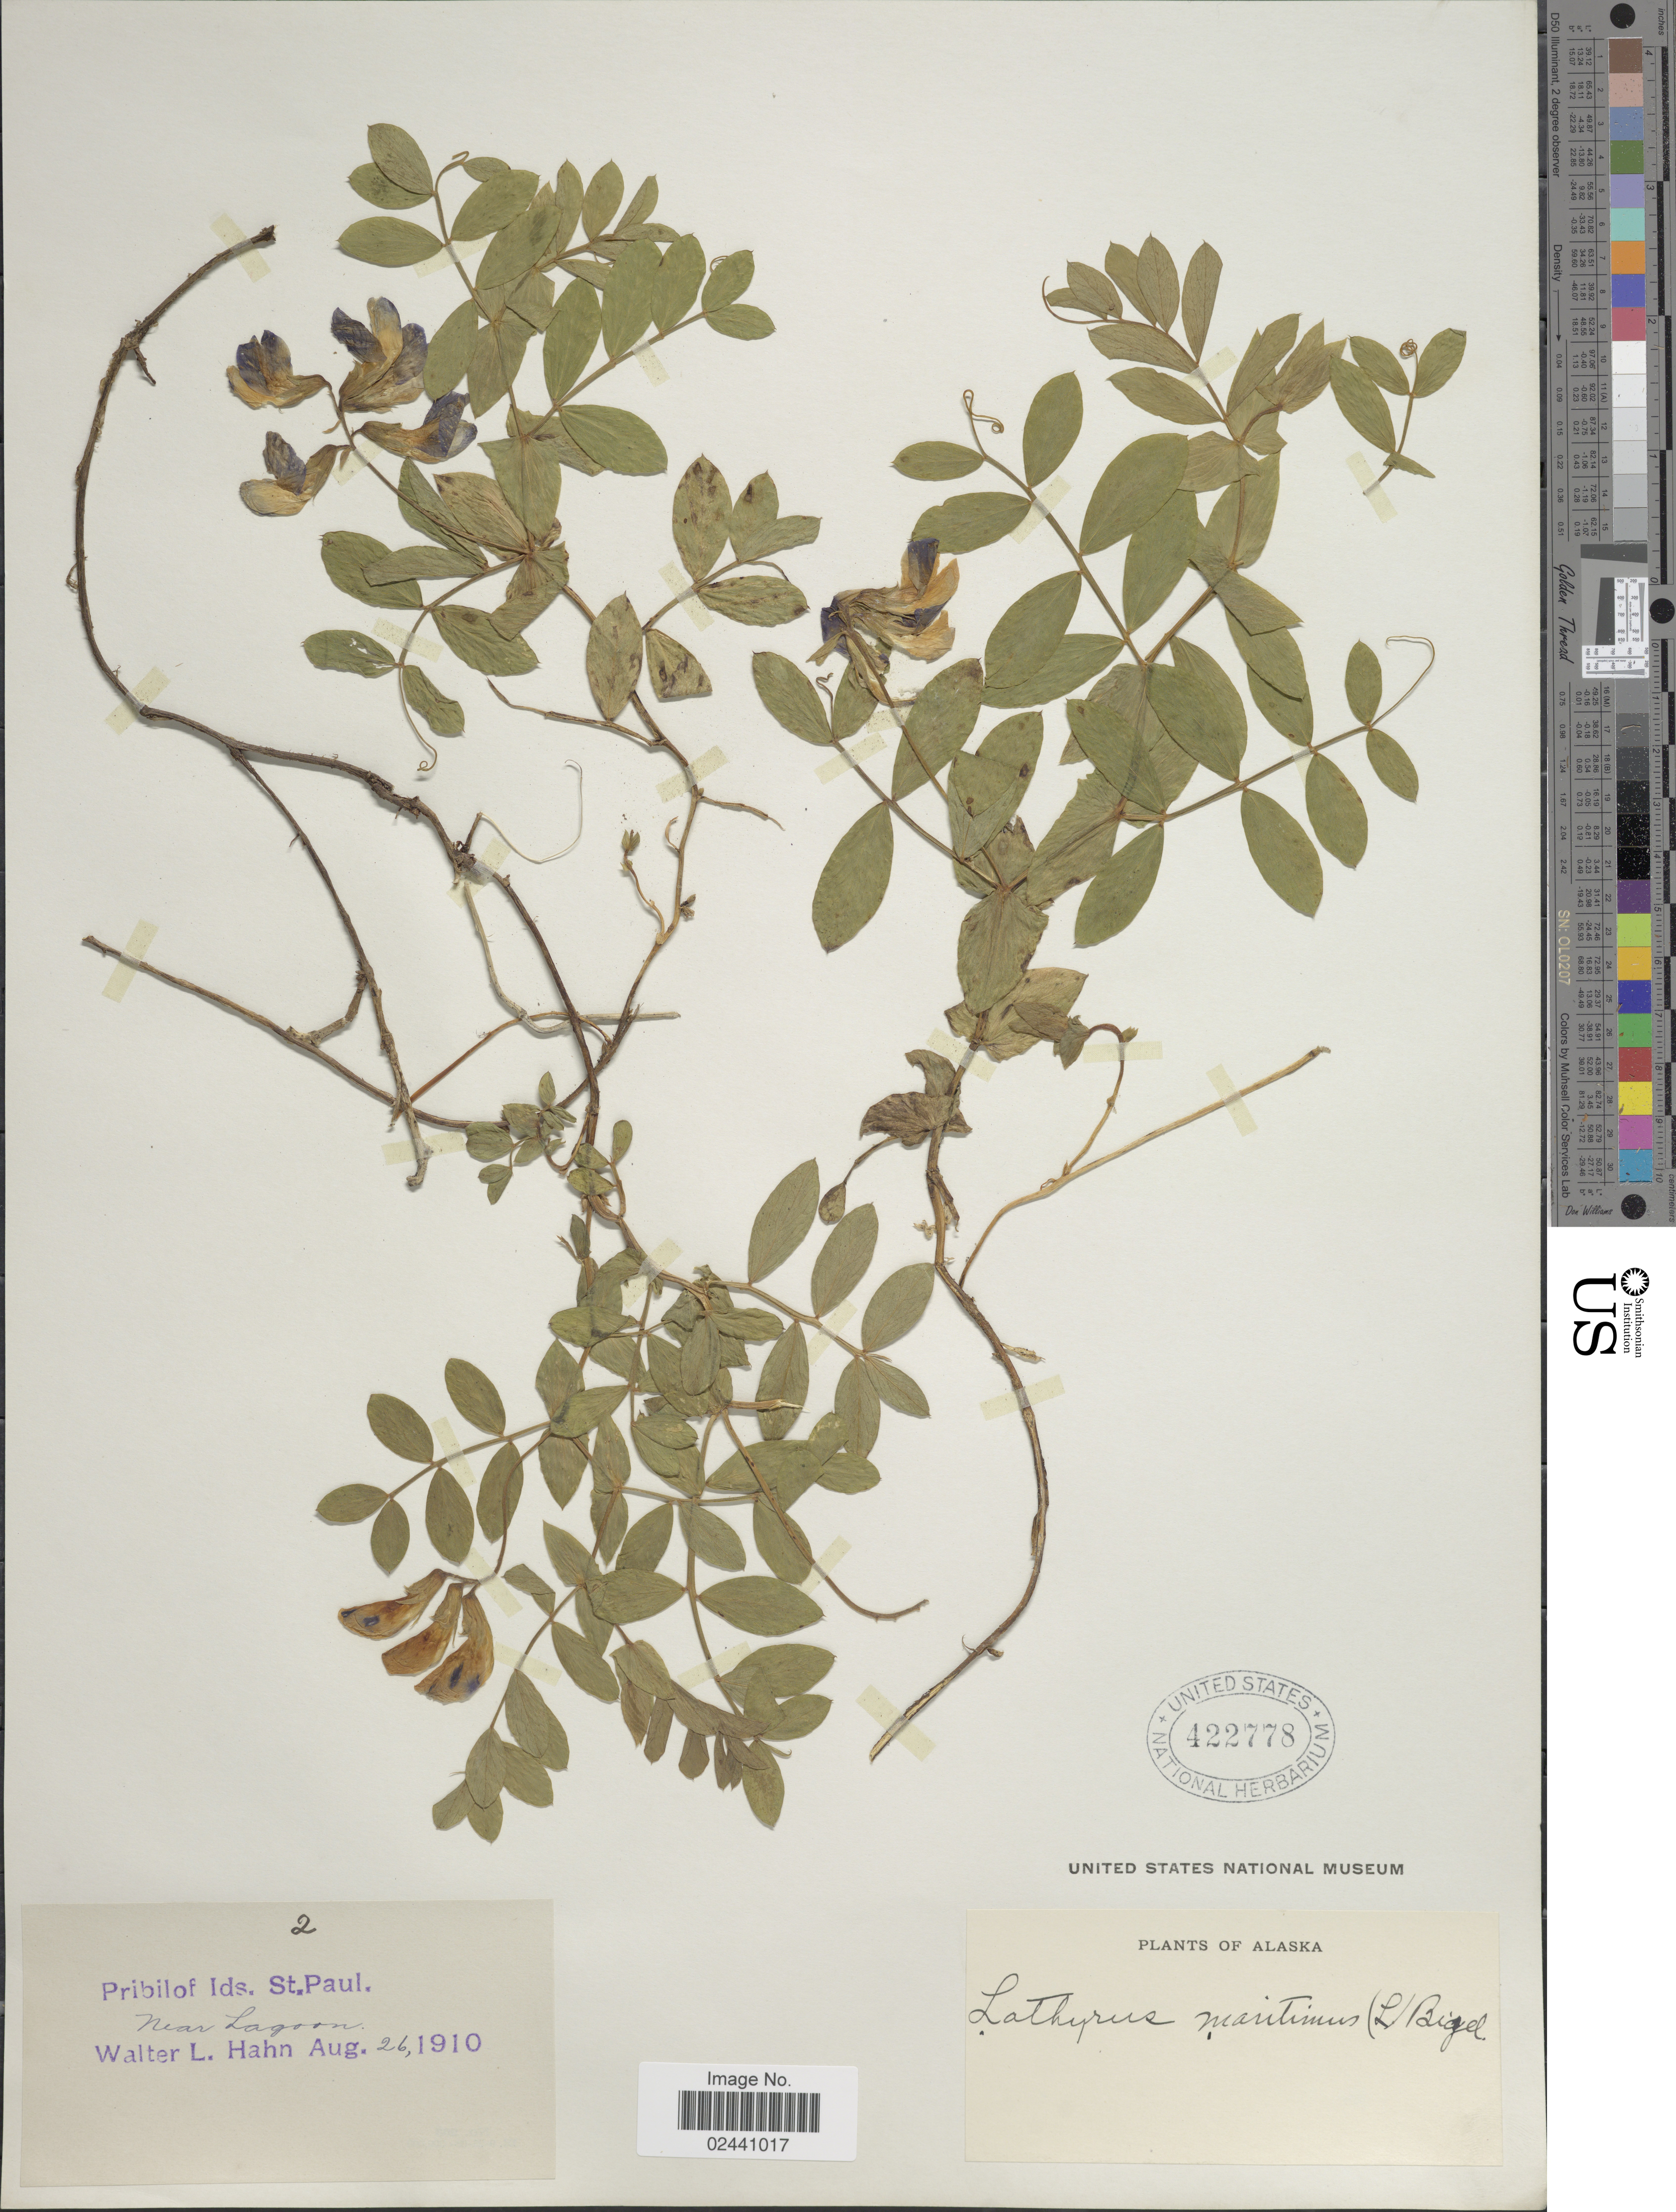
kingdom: Plantae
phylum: Tracheophyta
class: Magnoliopsida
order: Fabales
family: Fabaceae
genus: Lathyrus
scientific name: Lathyrus maritimus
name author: Torr.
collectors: W. L. Hahn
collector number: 2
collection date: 1910-08-26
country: United States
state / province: Alaska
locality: Pribilof Ids., St. Paul. Near Lagoon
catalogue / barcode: US 422778